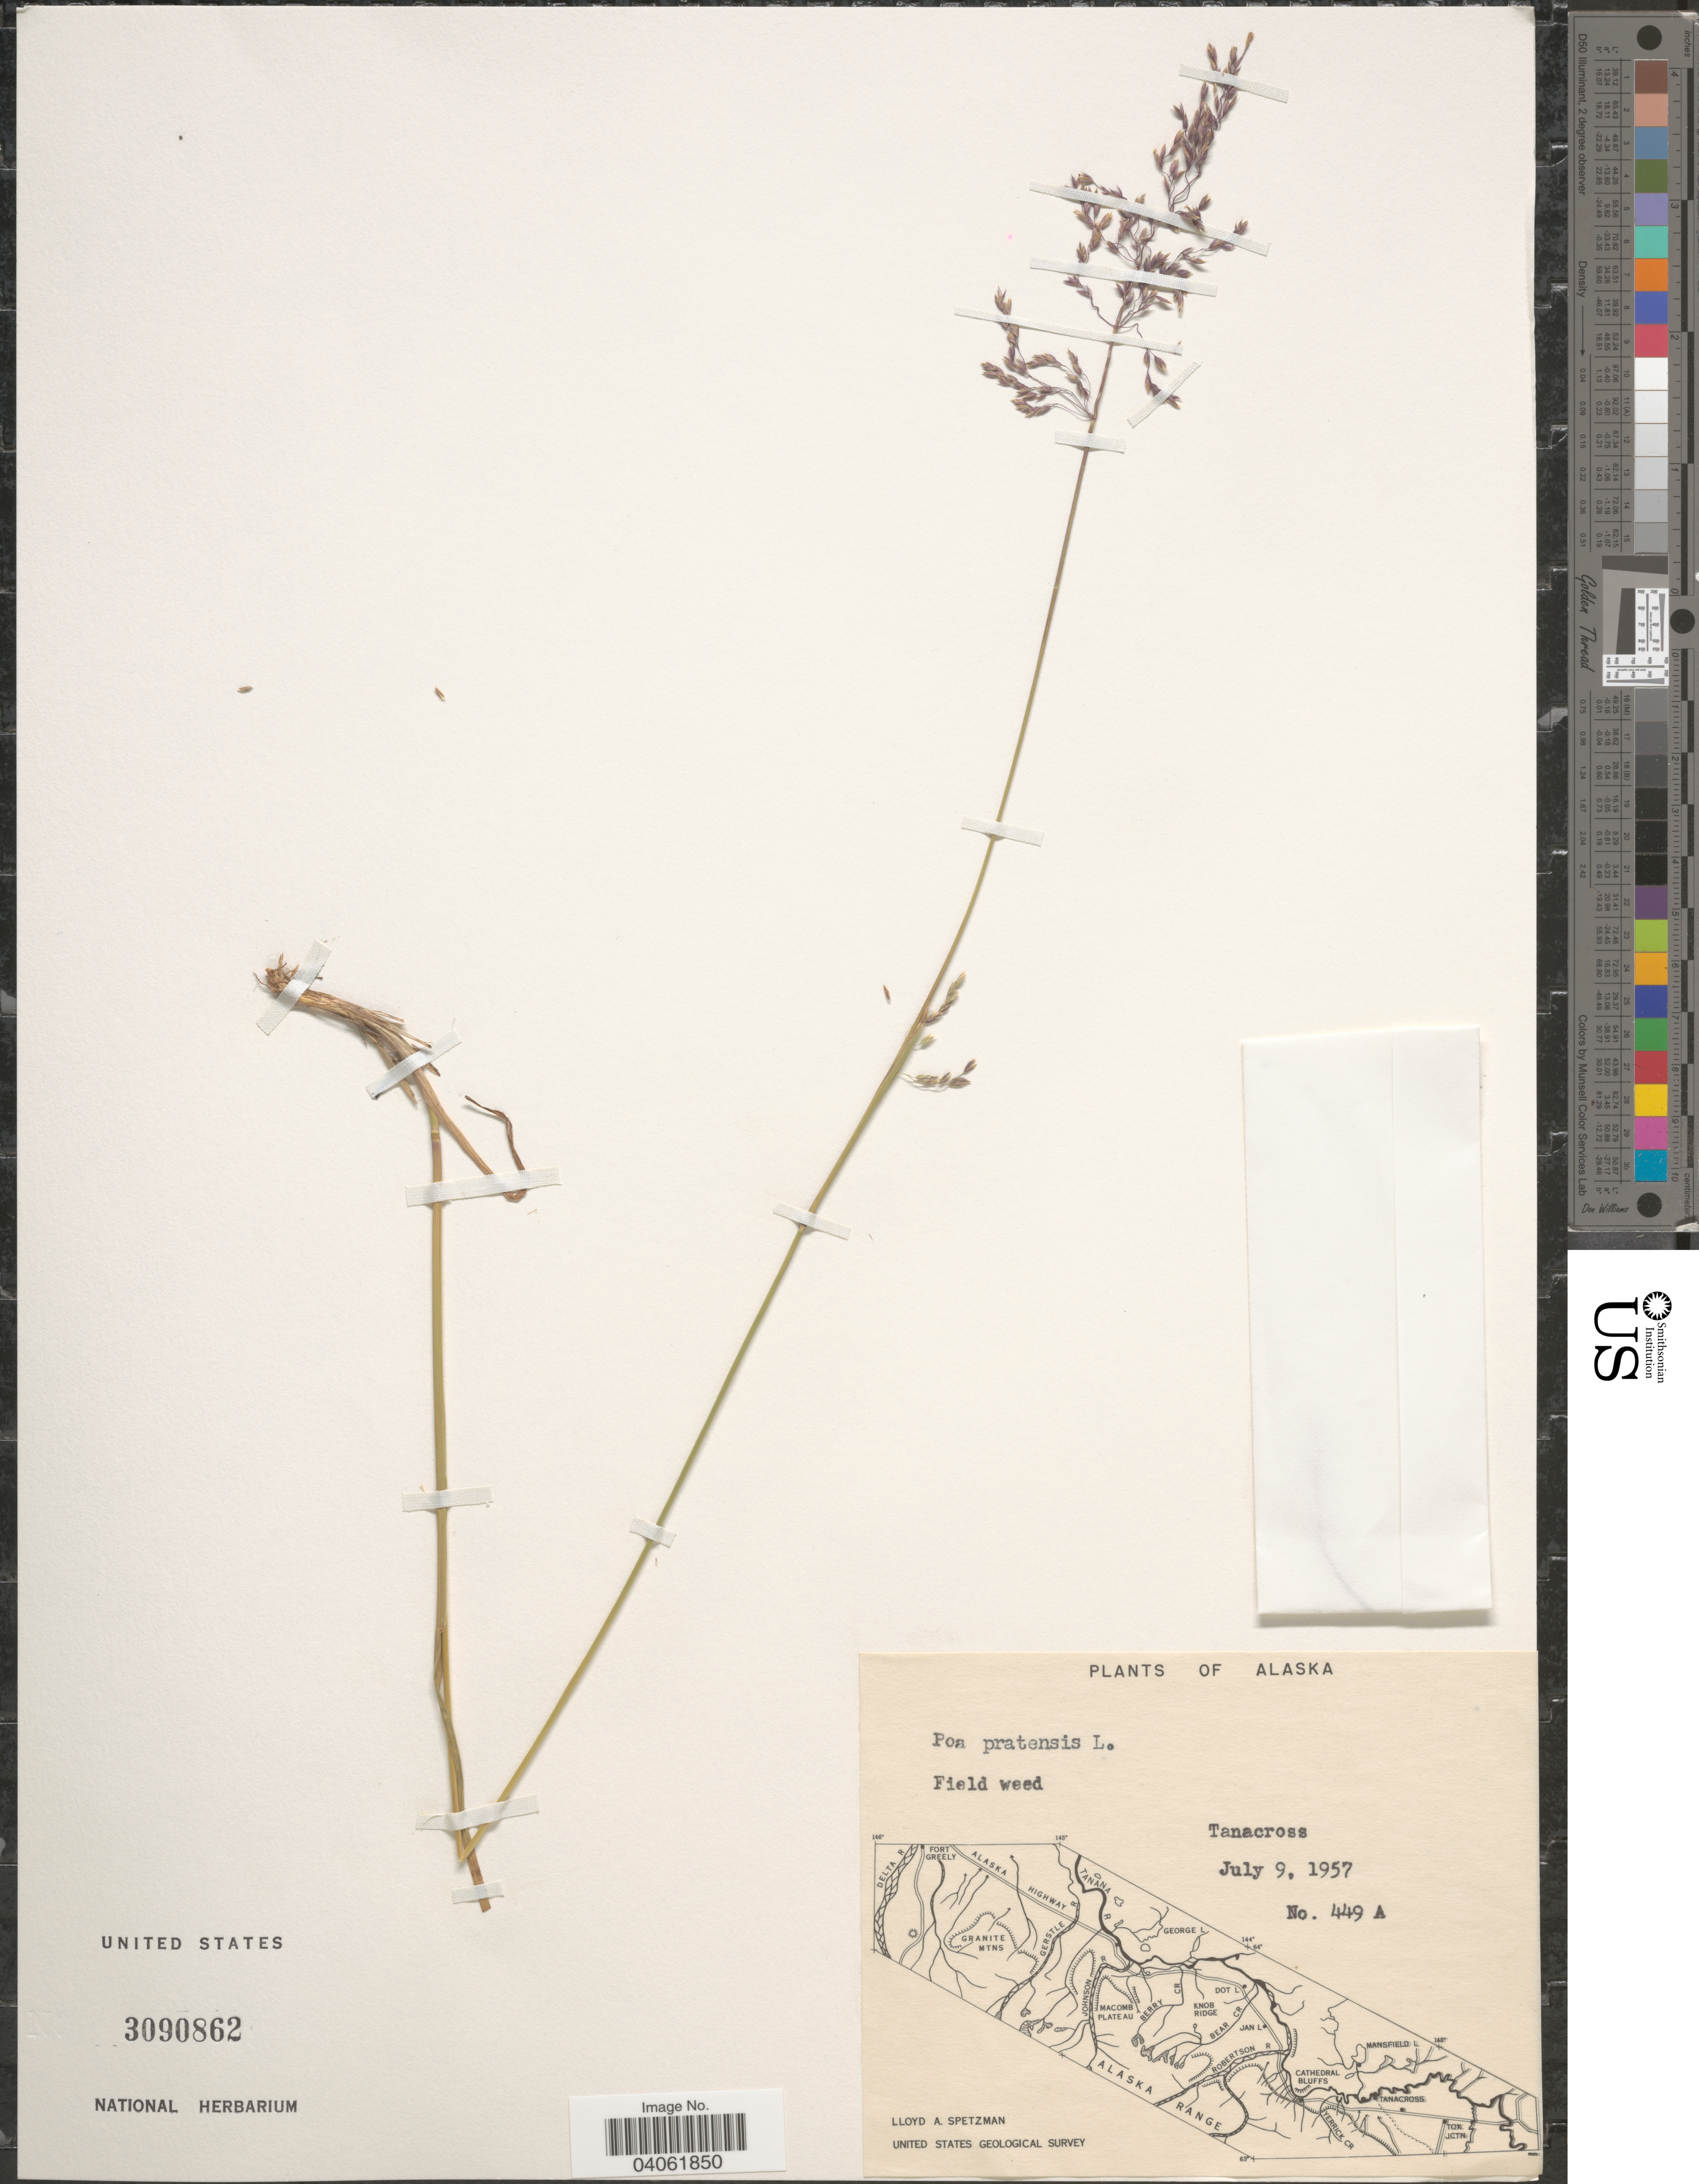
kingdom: Plantae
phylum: Tracheophyta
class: Liliopsida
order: Poales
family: Poaceae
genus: Poa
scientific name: Poa pratensis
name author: L.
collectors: L. Spetzman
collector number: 449 A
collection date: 1957-07-09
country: United States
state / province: Alaska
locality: Tanacross.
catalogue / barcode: US 3090862